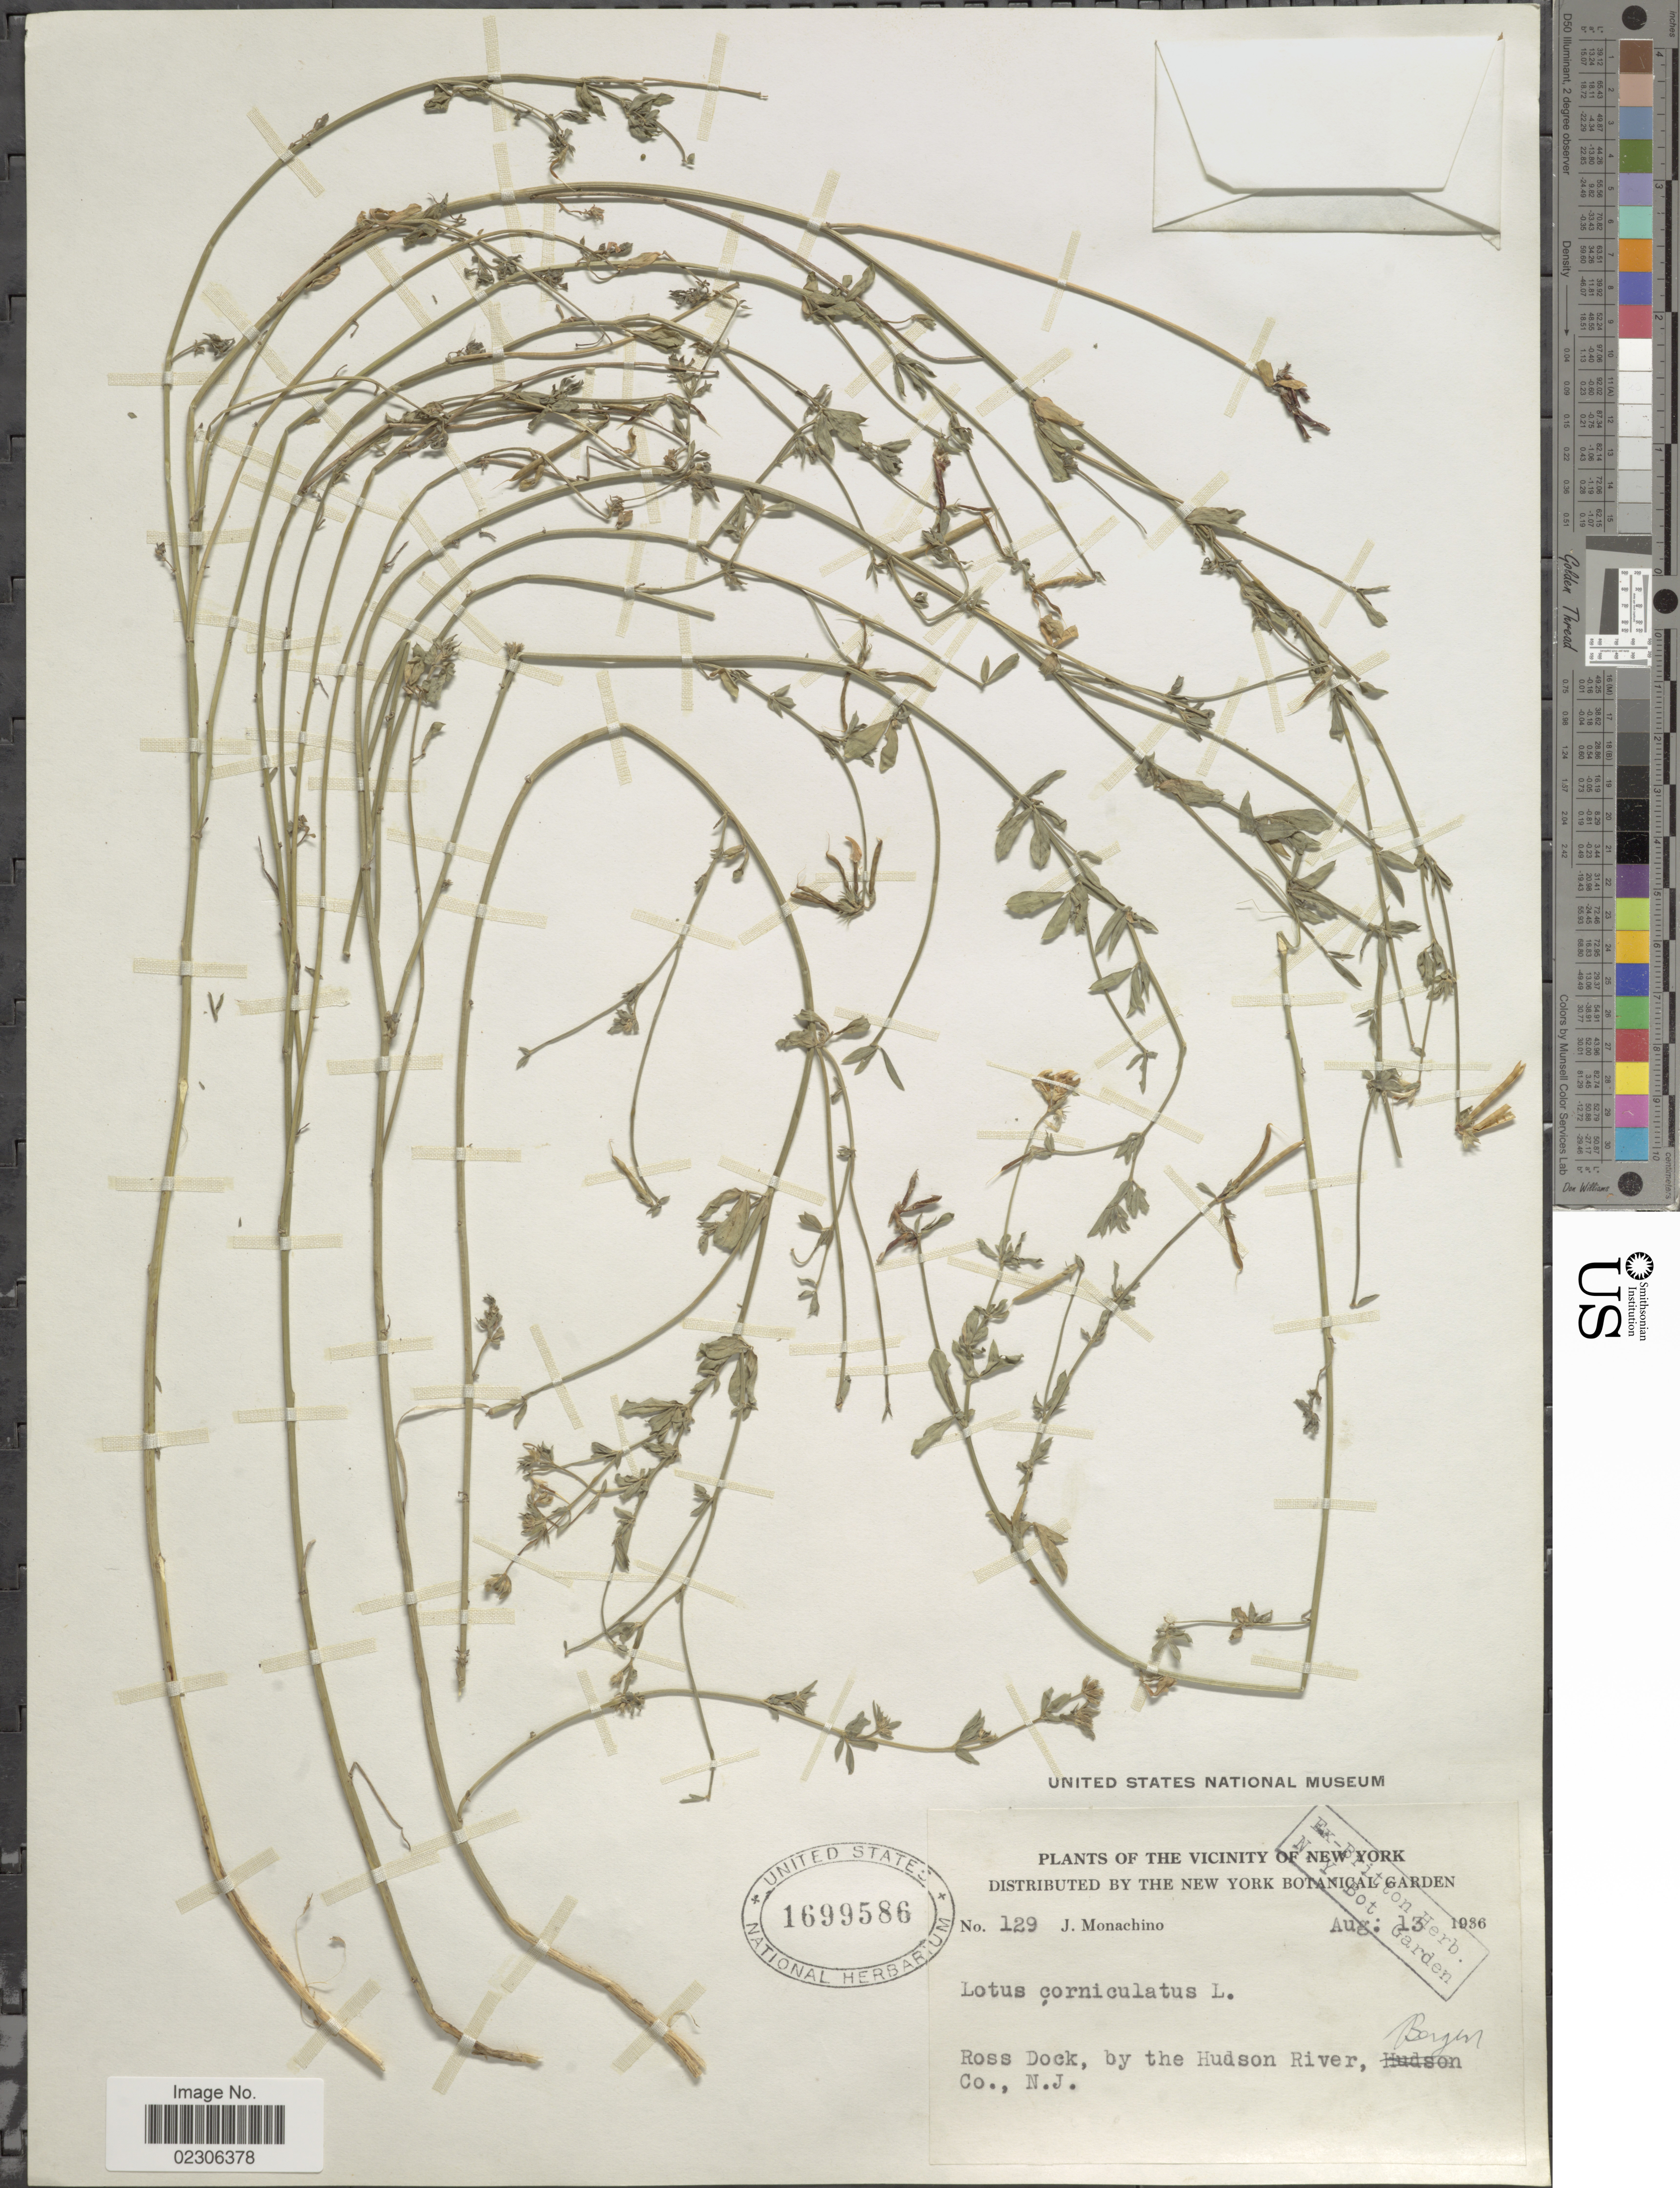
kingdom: Plantae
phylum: Tracheophyta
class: Magnoliopsida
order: Fabales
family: Fabaceae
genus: Lotus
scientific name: Lotus corniculatus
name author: L.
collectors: J. V. Monachino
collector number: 129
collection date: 1936-08-13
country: United States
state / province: New Jersey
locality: Ross Dock, by the Hudson River, Bergen Co., N. J.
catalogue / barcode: US 1699586